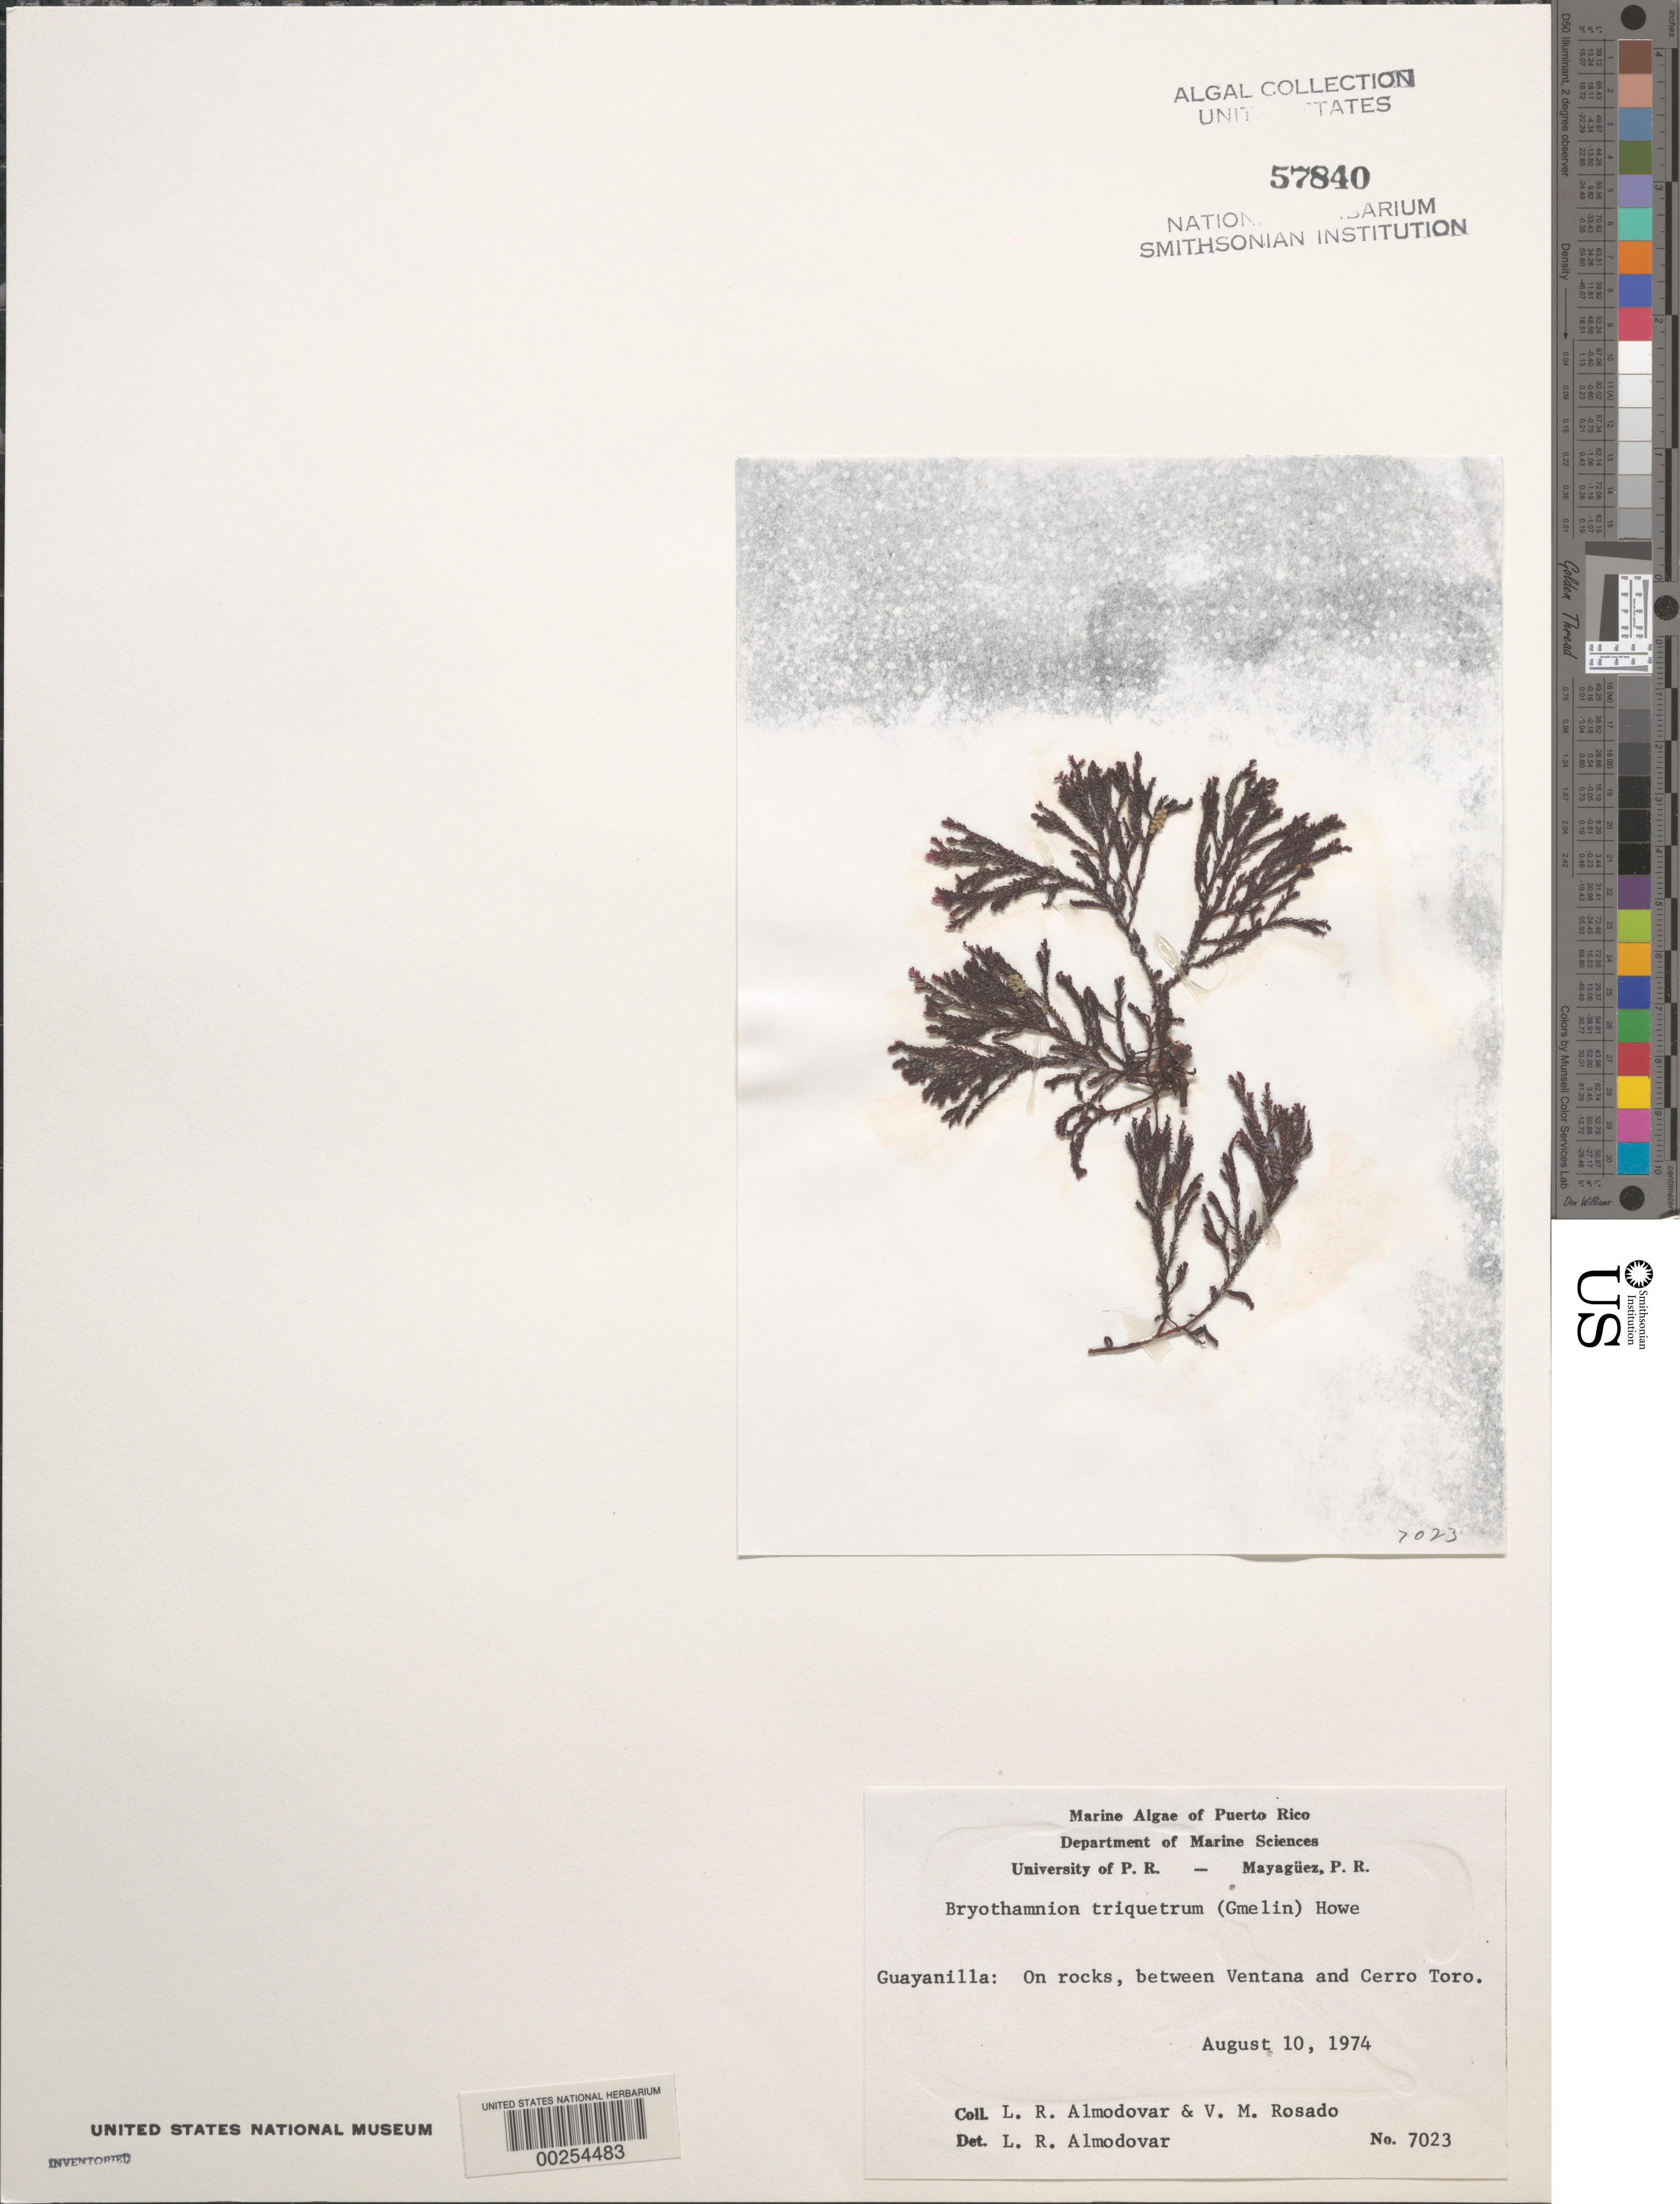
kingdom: Plantae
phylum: Rhodophyta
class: Florideophyceae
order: Ceramiales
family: Rhodomelaceae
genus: Alsidium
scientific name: Alsidium triquetrum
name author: (S.G. Gmel.) Trevis.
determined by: Algae name updating Project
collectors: L. Almodovar & V. Rosado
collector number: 7023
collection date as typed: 10 Aug 1974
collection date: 1974-08-10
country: Puerto Rico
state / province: Guayanilla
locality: Between ventana and cerro toro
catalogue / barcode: US 57840